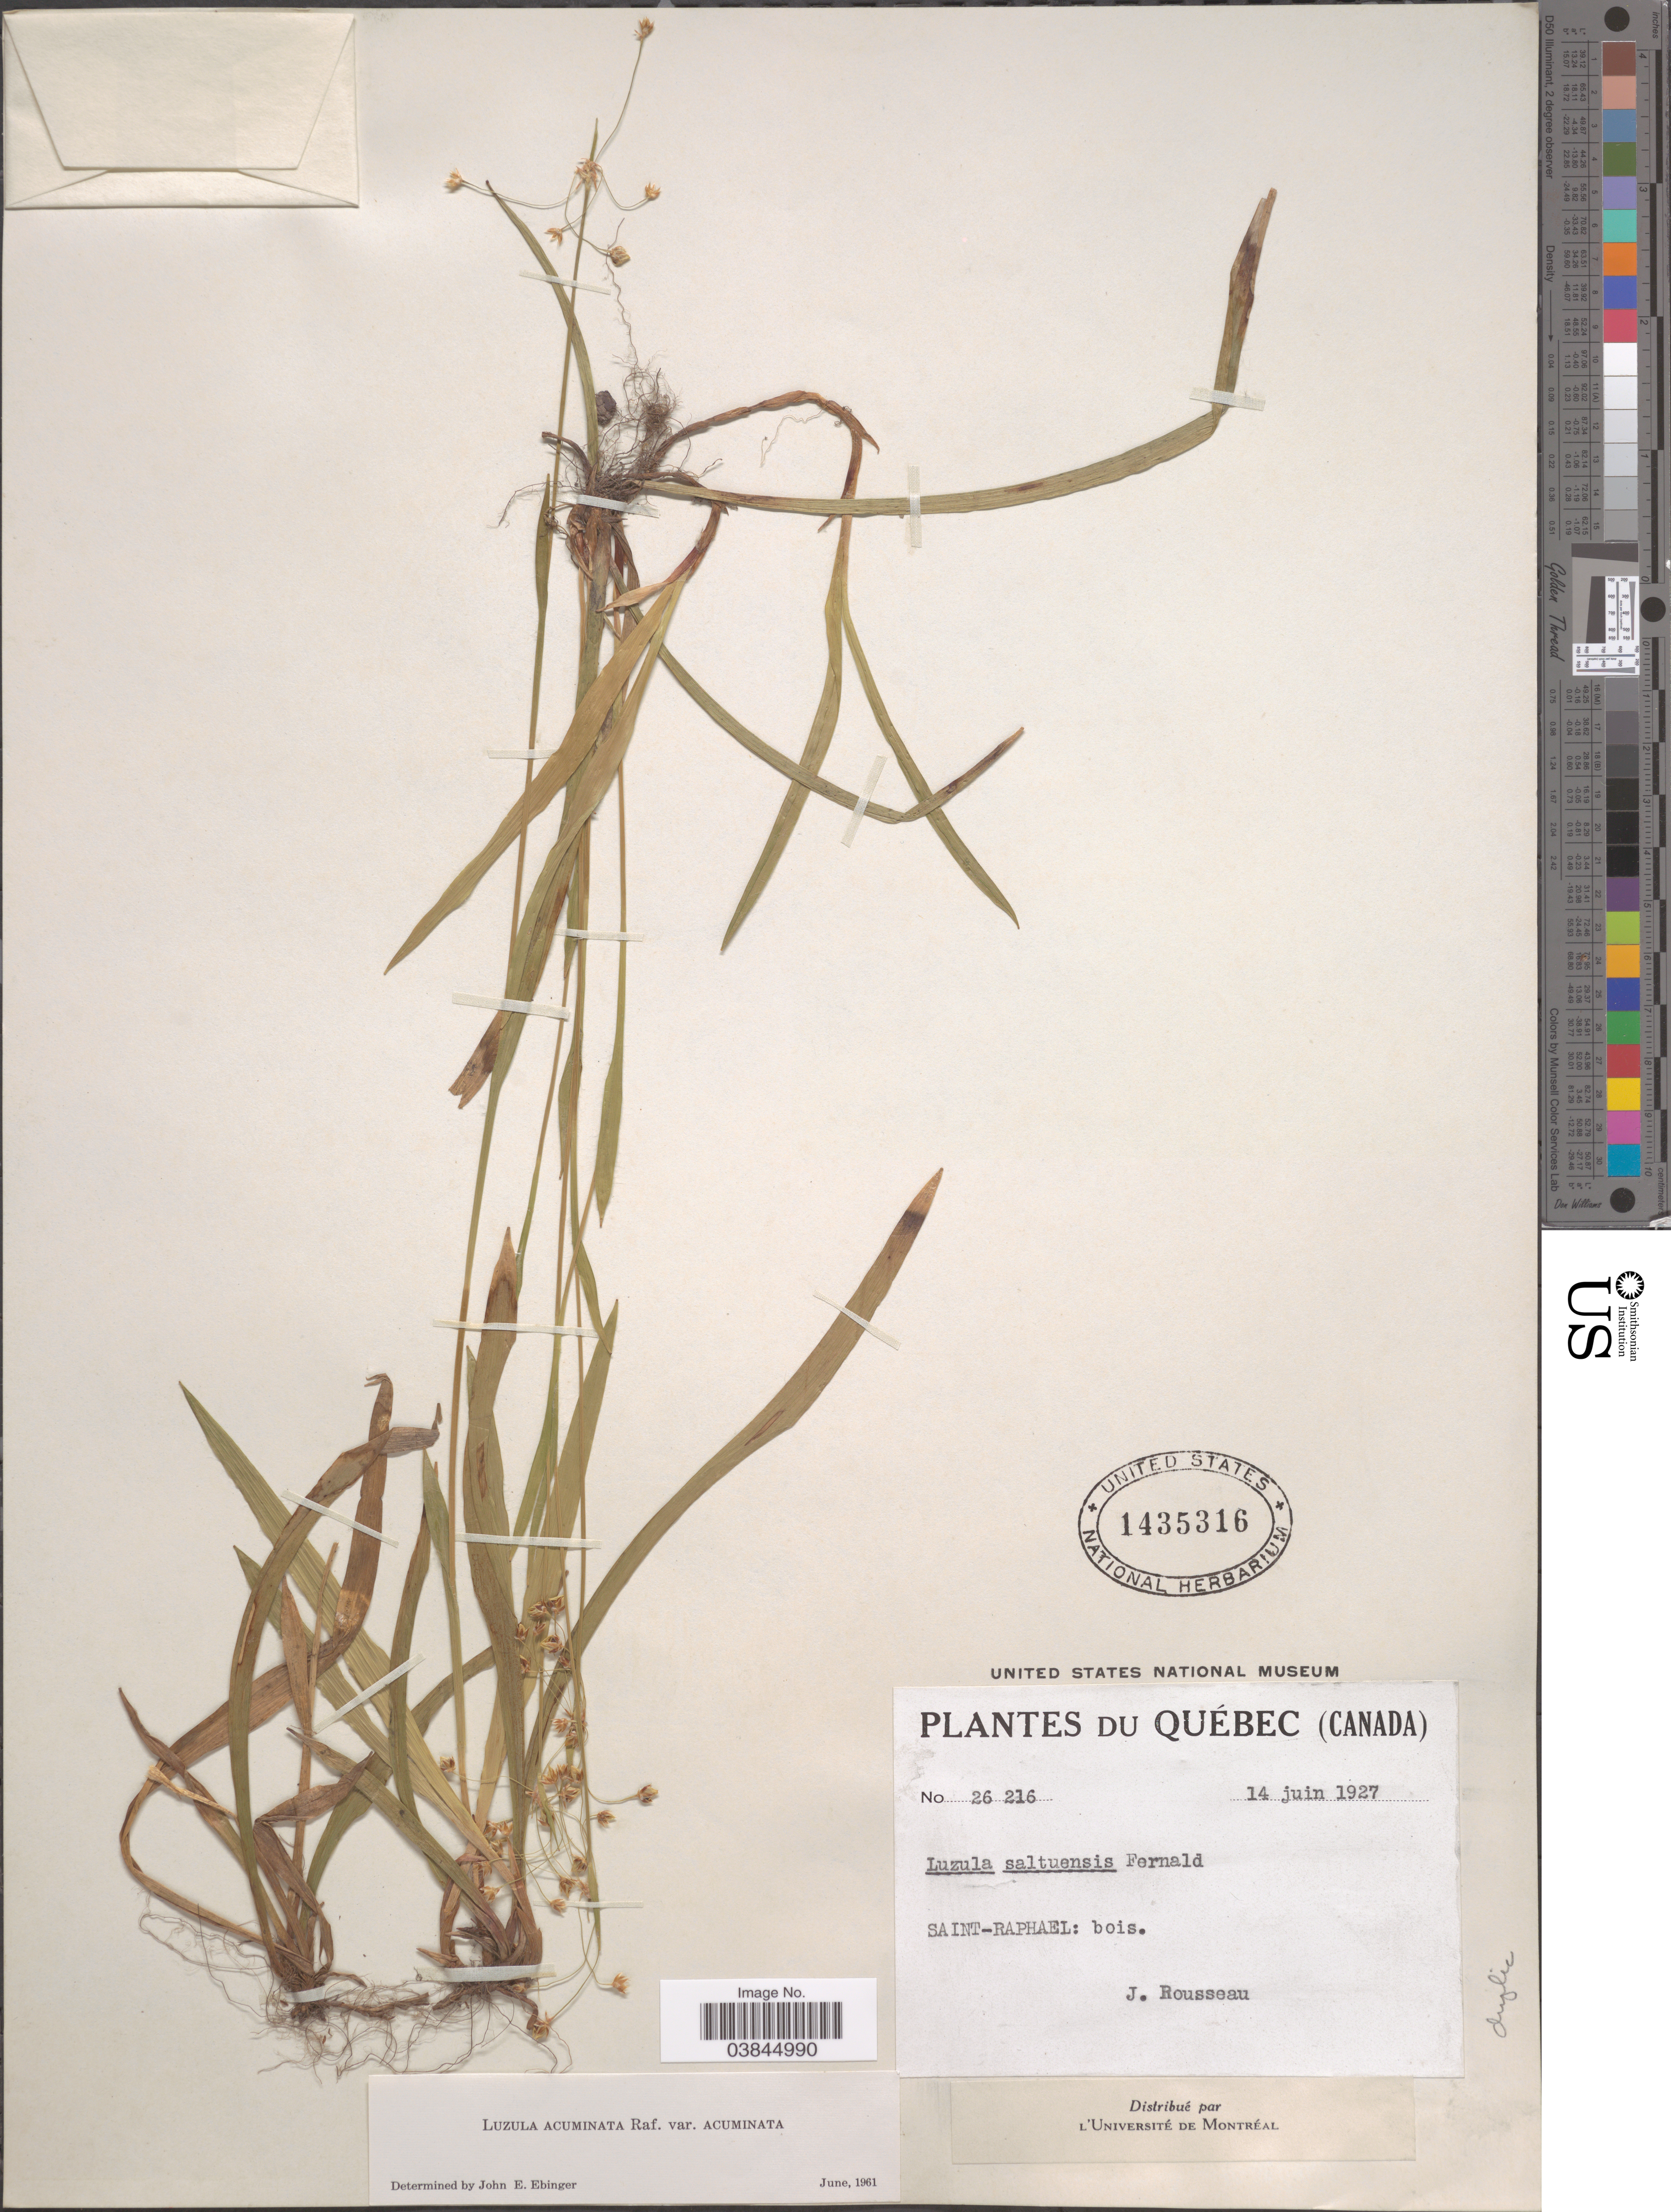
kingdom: Plantae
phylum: Tracheophyta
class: Liliopsida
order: Poales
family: Juncaceae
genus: Luzula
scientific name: Luzula acuminata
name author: Raf.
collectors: J. Rousseau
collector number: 26216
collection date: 1927-06-14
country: Canada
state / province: Quebec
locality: Saint-Raphael: bois.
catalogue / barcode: US 1435316